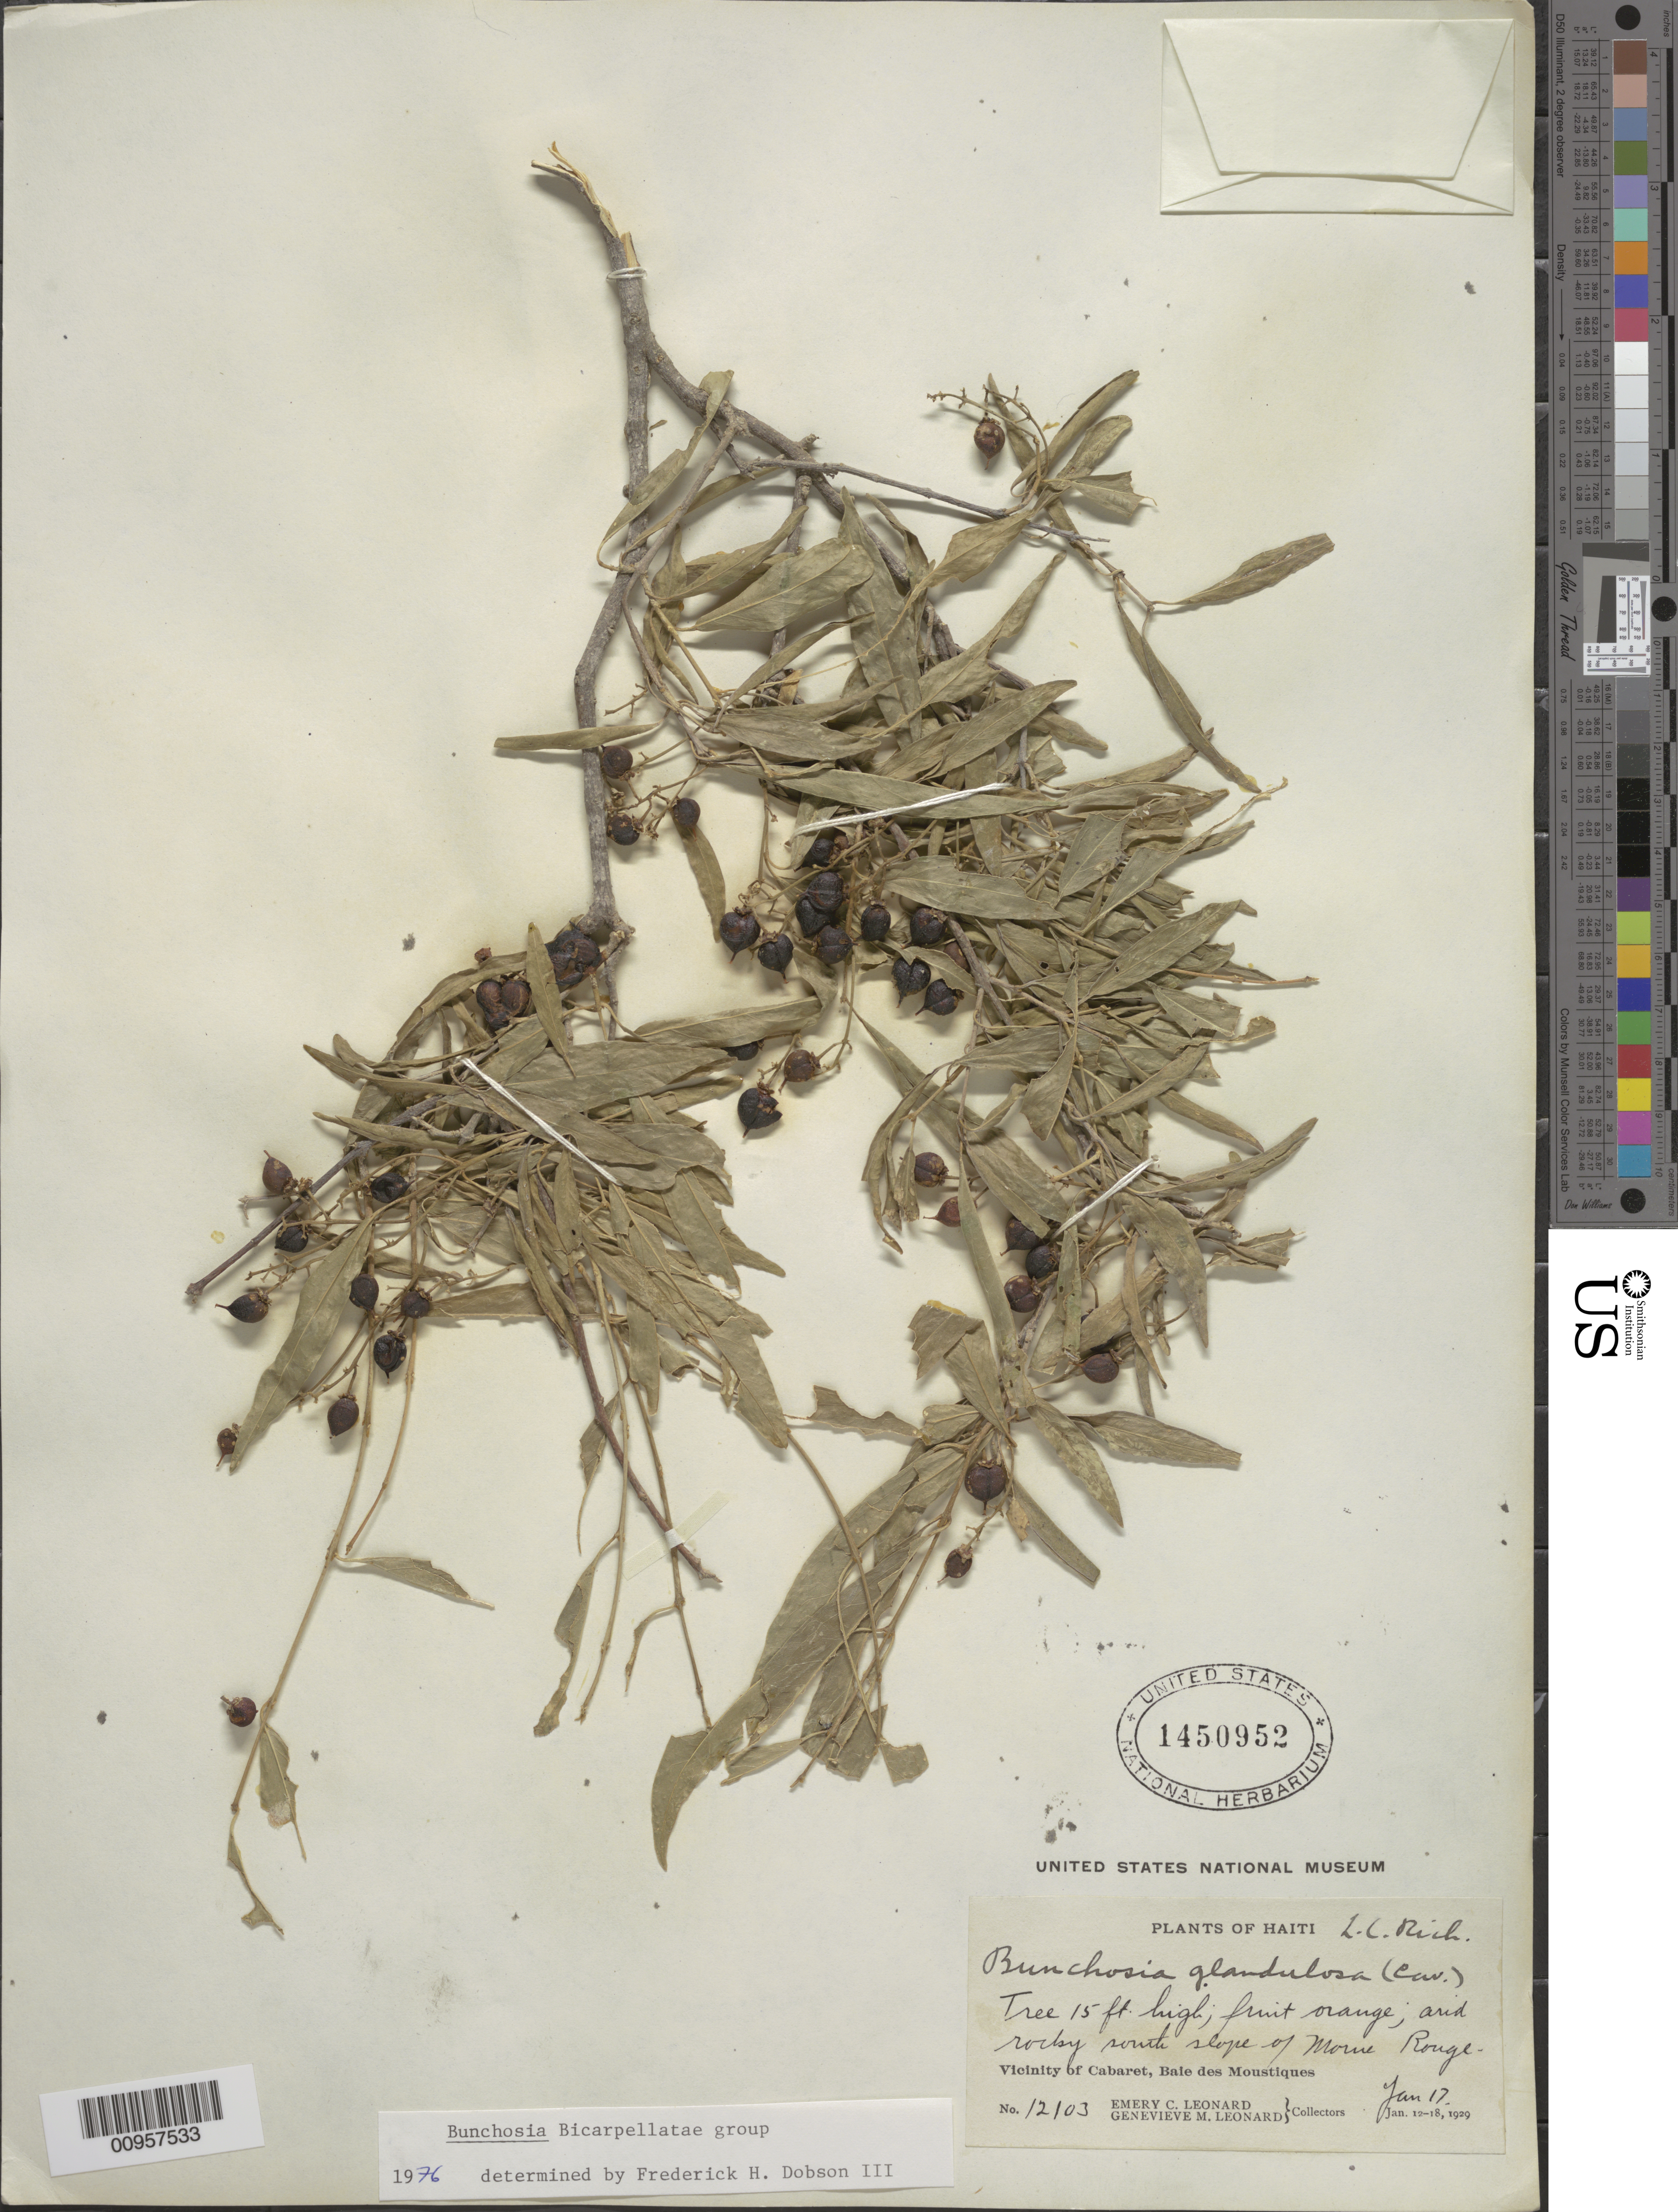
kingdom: Plantae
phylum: Tracheophyta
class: Magnoliopsida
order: Malpighiales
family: Malpighiaceae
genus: Bunchosia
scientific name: Bunchosia glandulosa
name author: (Cav.) DC.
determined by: Dobson, Frederick H.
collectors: E. C. Leonard & G. M. Leonard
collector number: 12103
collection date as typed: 17 Jan 1929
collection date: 1929-01-17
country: Haiti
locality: Vicinity of Cabaret, Baie des Moustiques, south slope of Morne Rouge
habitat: Arid rocky slope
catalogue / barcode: US 1450952